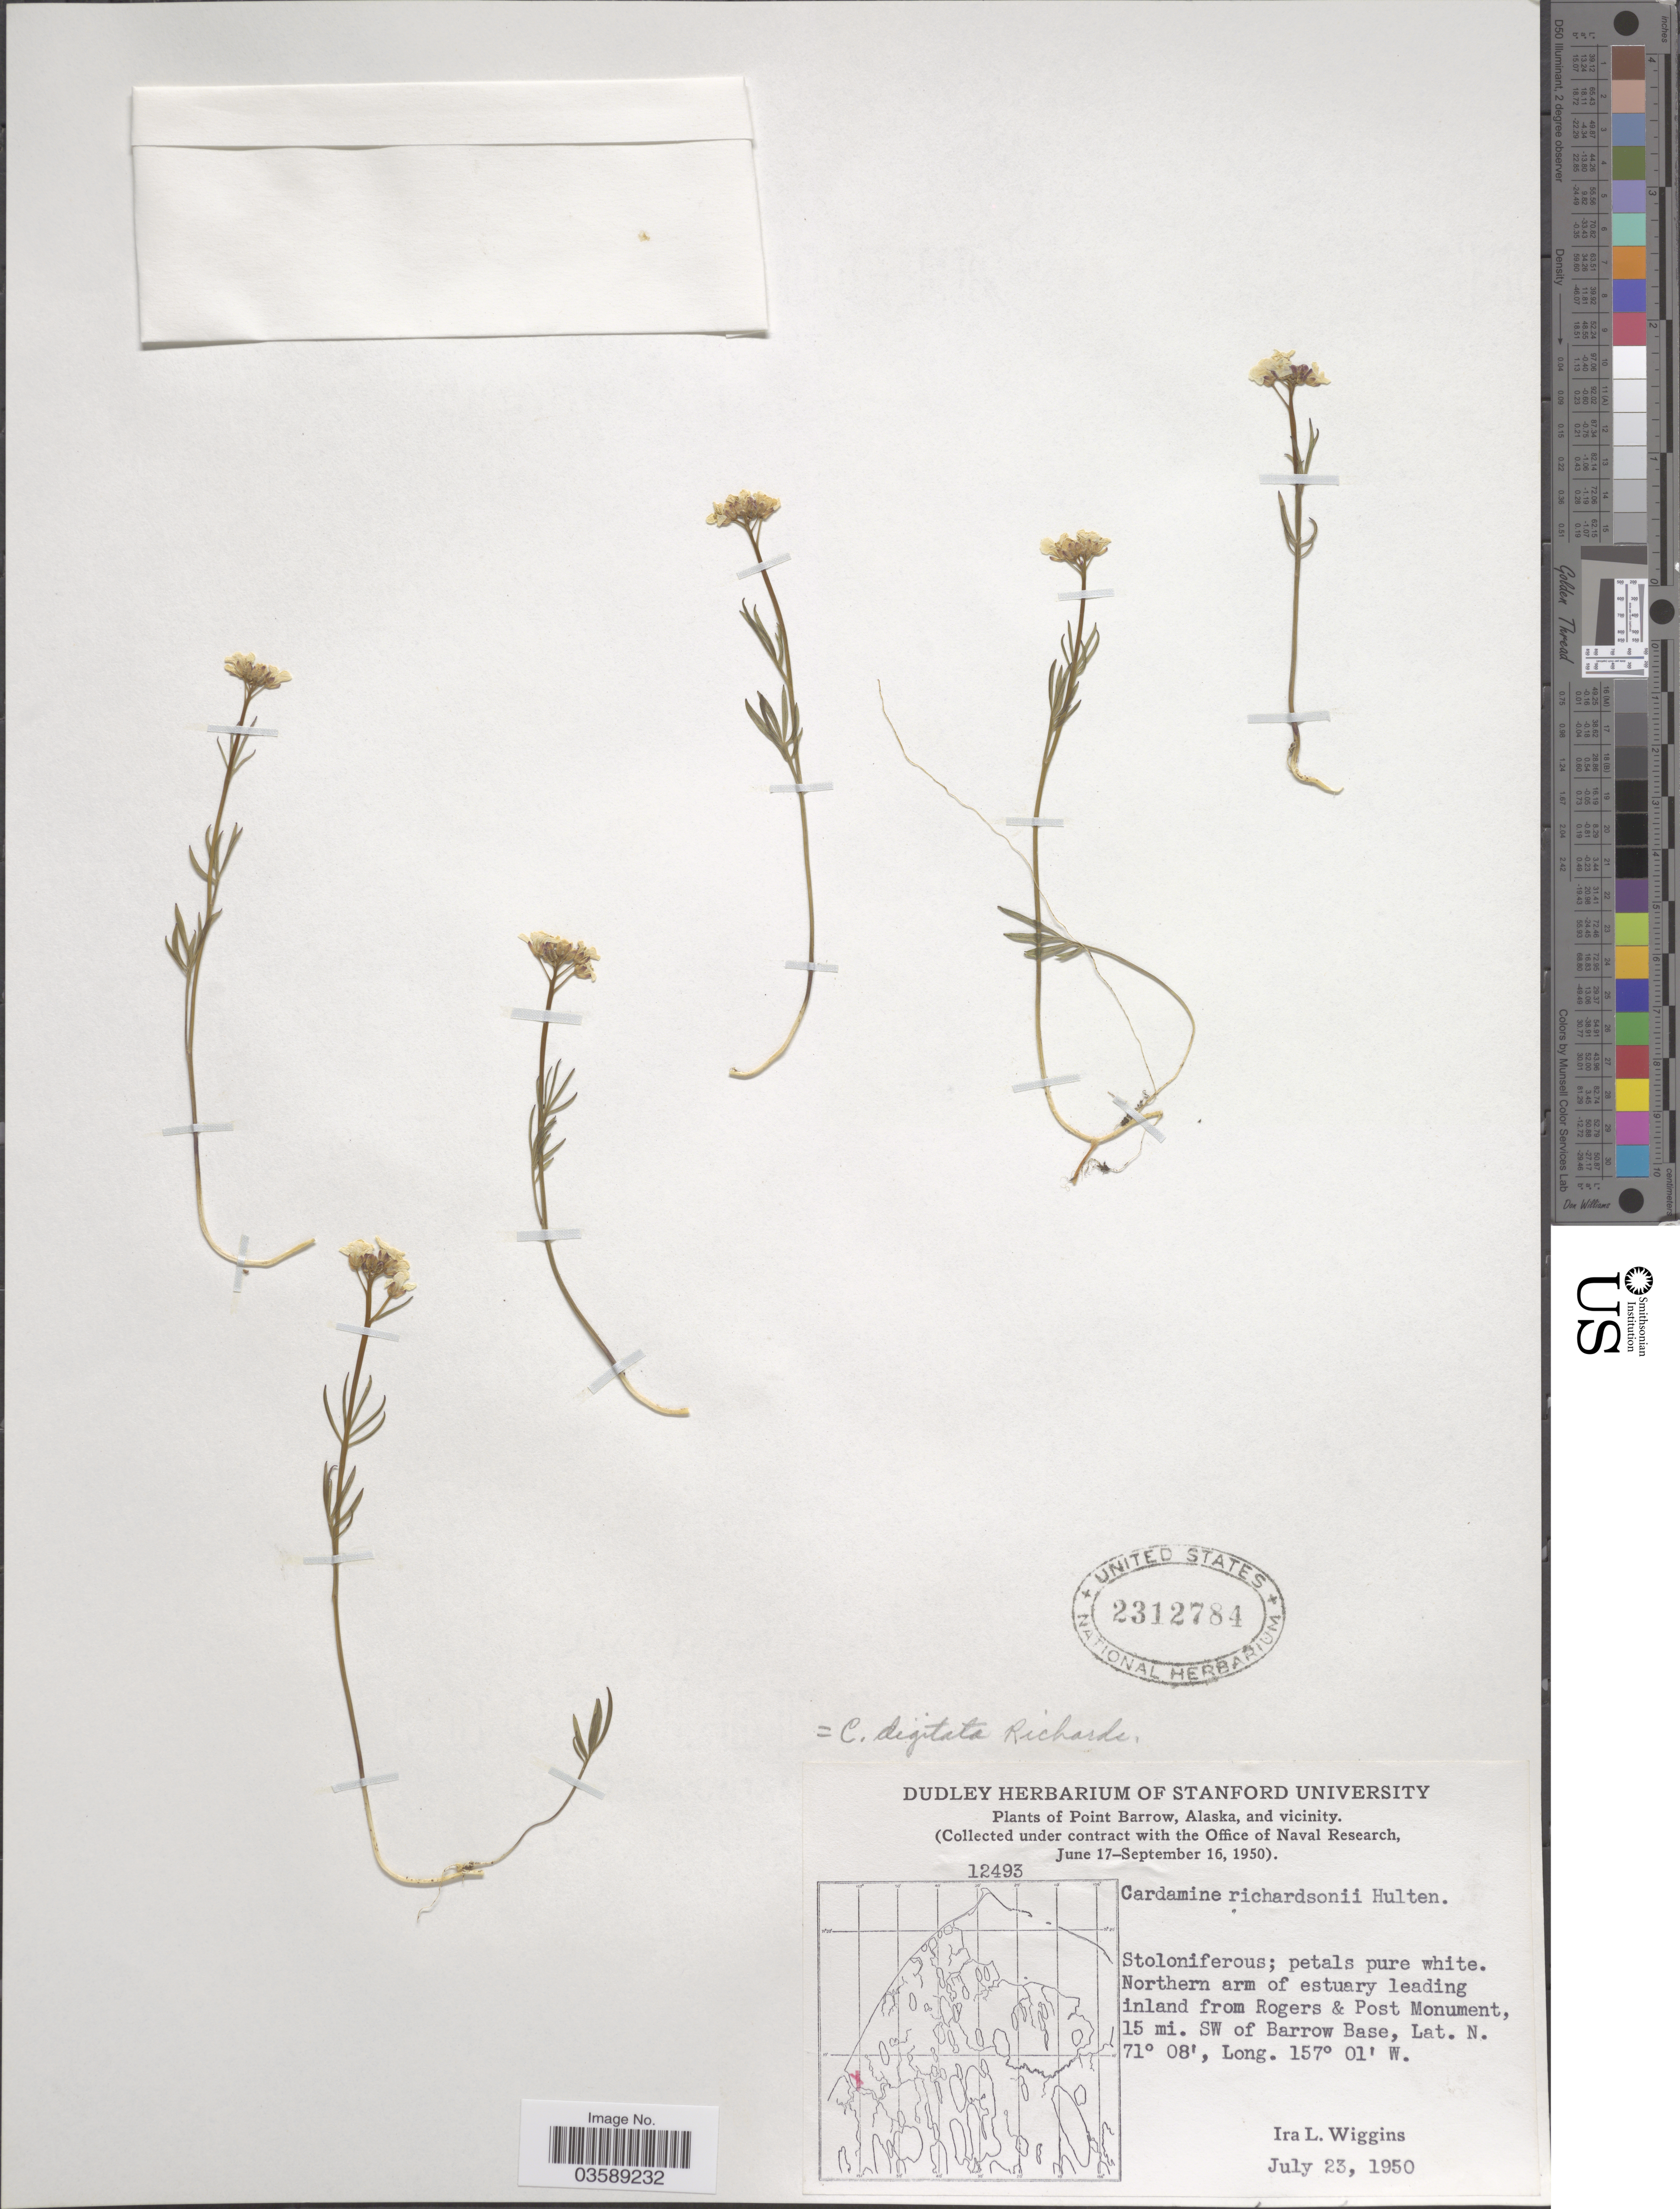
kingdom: Plantae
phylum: Tracheophyta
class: Magnoliopsida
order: Brassicales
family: Brassicaceae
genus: Cardamine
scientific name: Cardamine digitata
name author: Richardson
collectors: I. L. Wiggins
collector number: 12493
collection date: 1950-07-23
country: United States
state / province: Alaska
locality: Point Barrow, and vicinity. Northern arm of estuary leading inland from Rogers & Post Monument, 15 mi. SW of Barrow Base.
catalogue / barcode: US 2312784